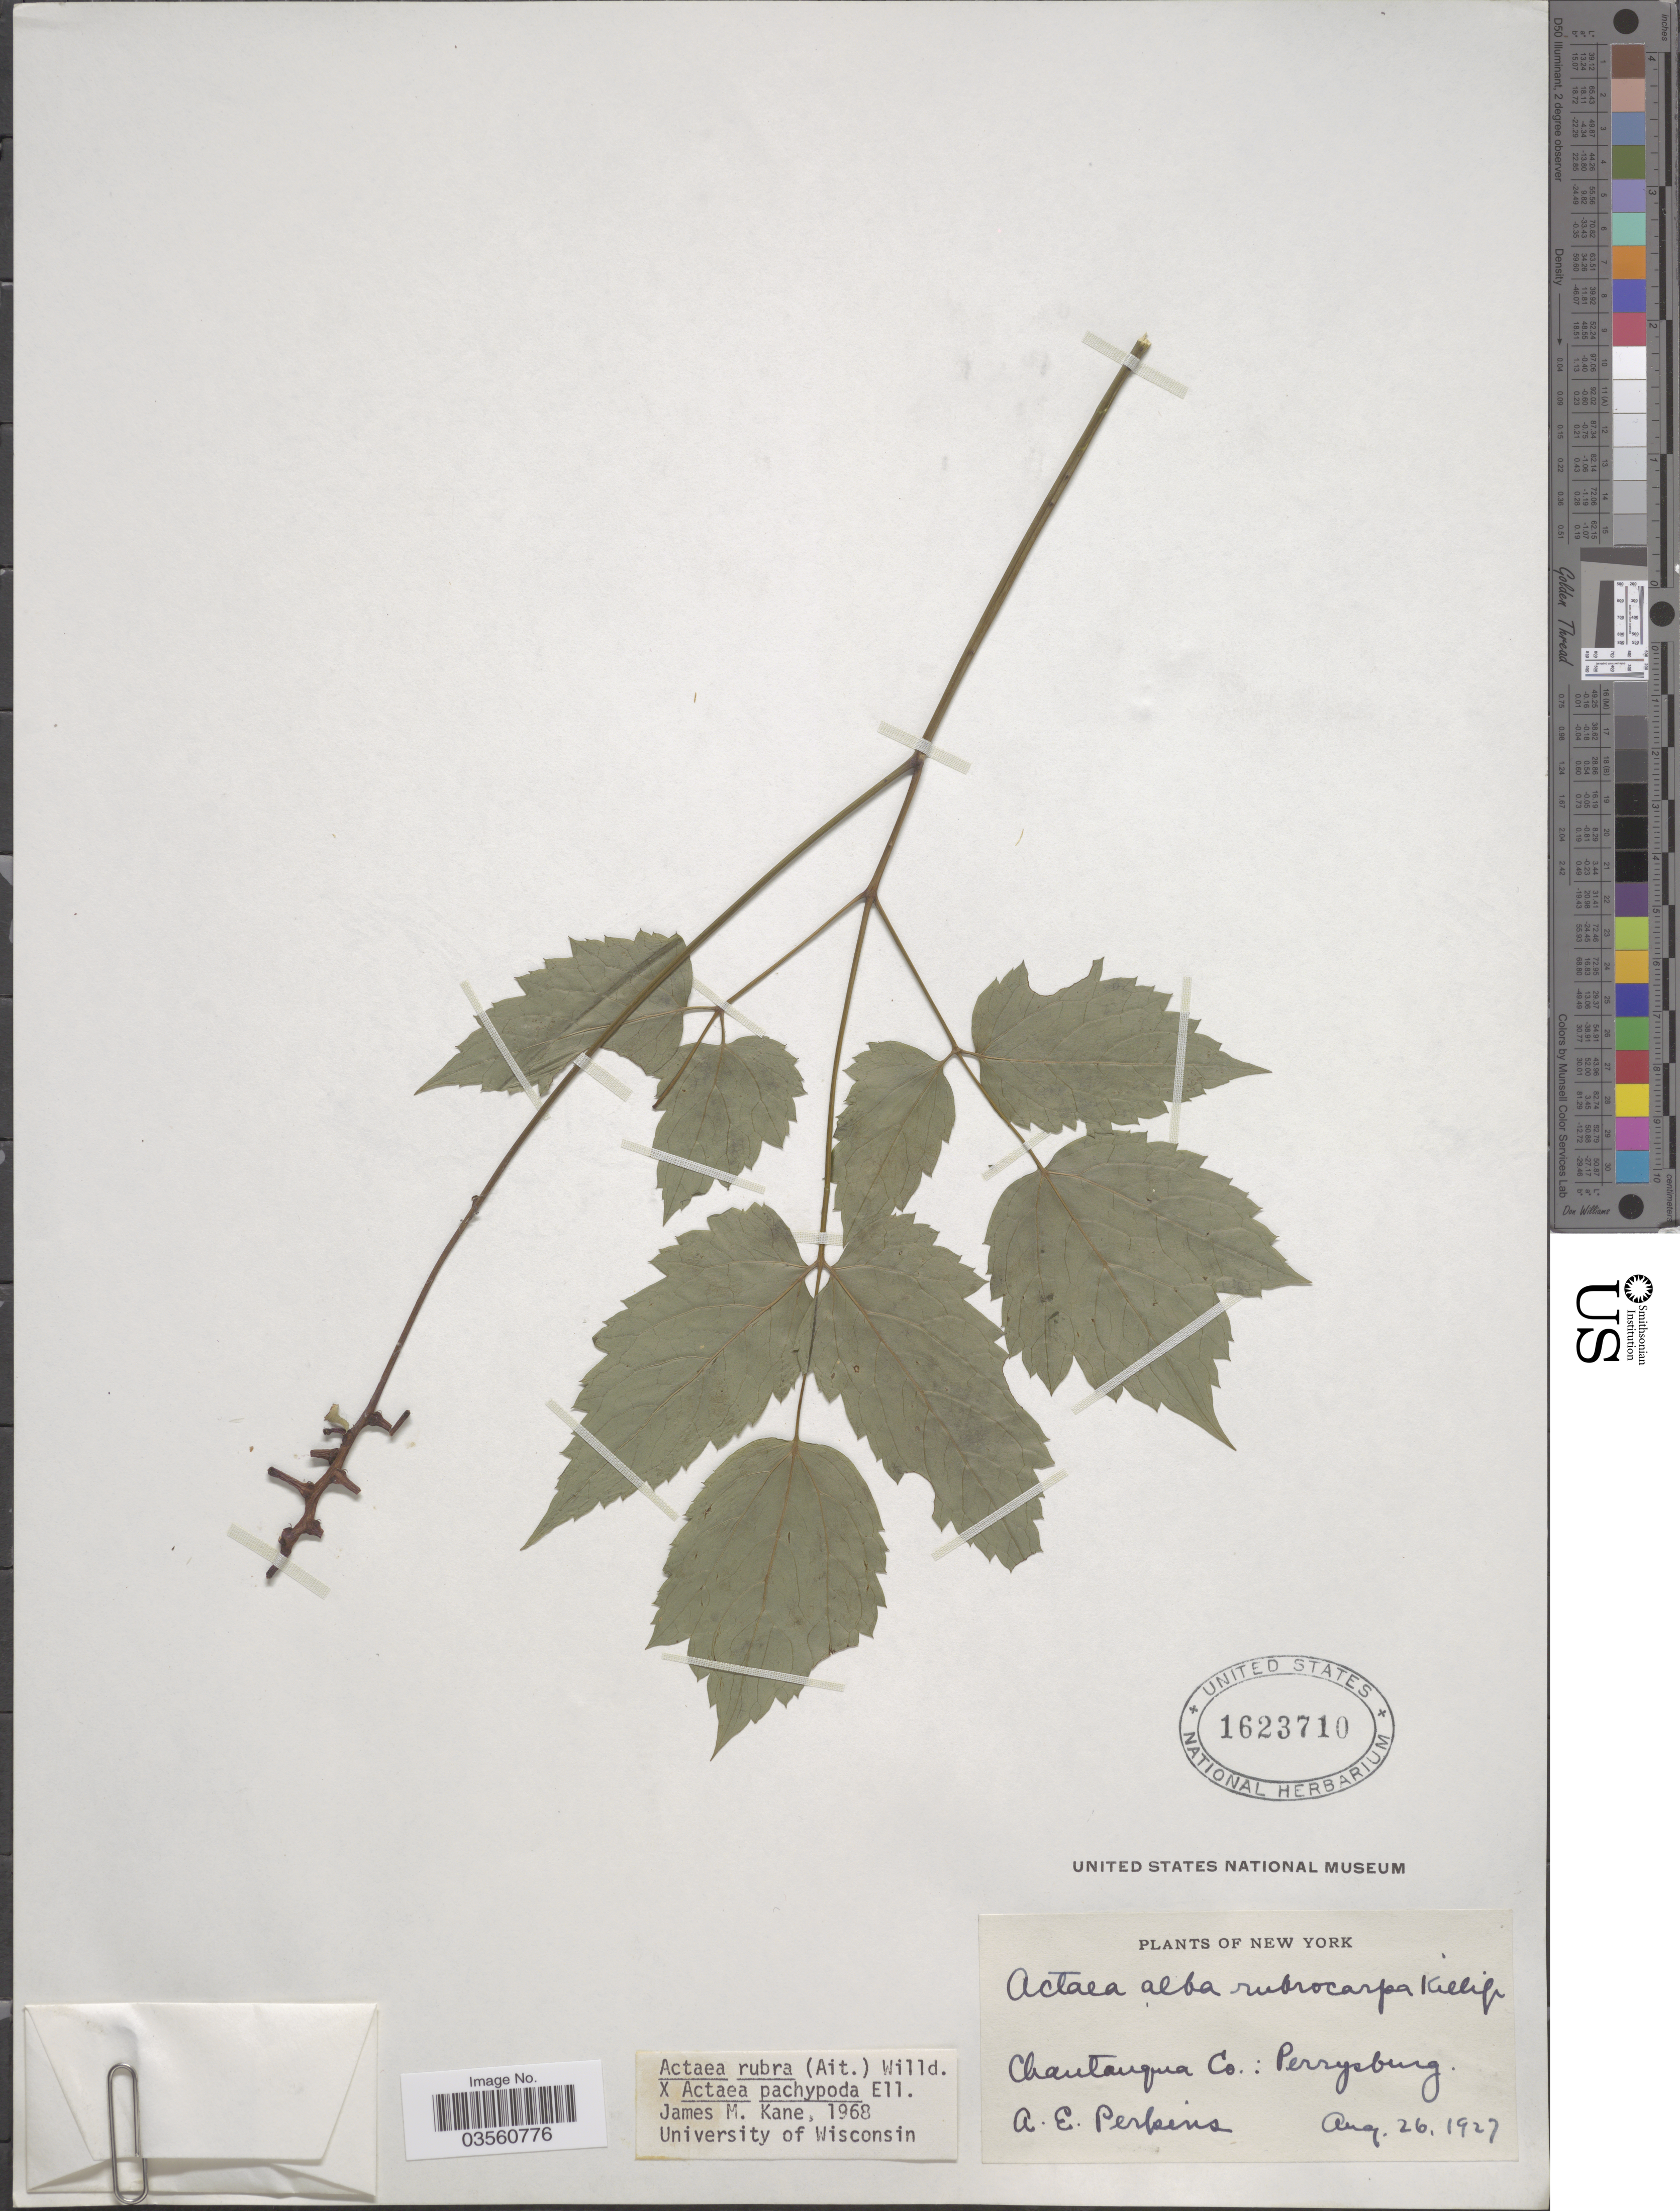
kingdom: Plantae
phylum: Tracheophyta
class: Magnoliopsida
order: Ranunculales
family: Ranunculaceae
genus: Actaea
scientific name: Actaea rubra x A. pachypoda Elliott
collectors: A. E. Perkins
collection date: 1927-08-26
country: United States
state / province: New York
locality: Chautauqua Co.: Perrysburg.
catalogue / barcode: US 1623710